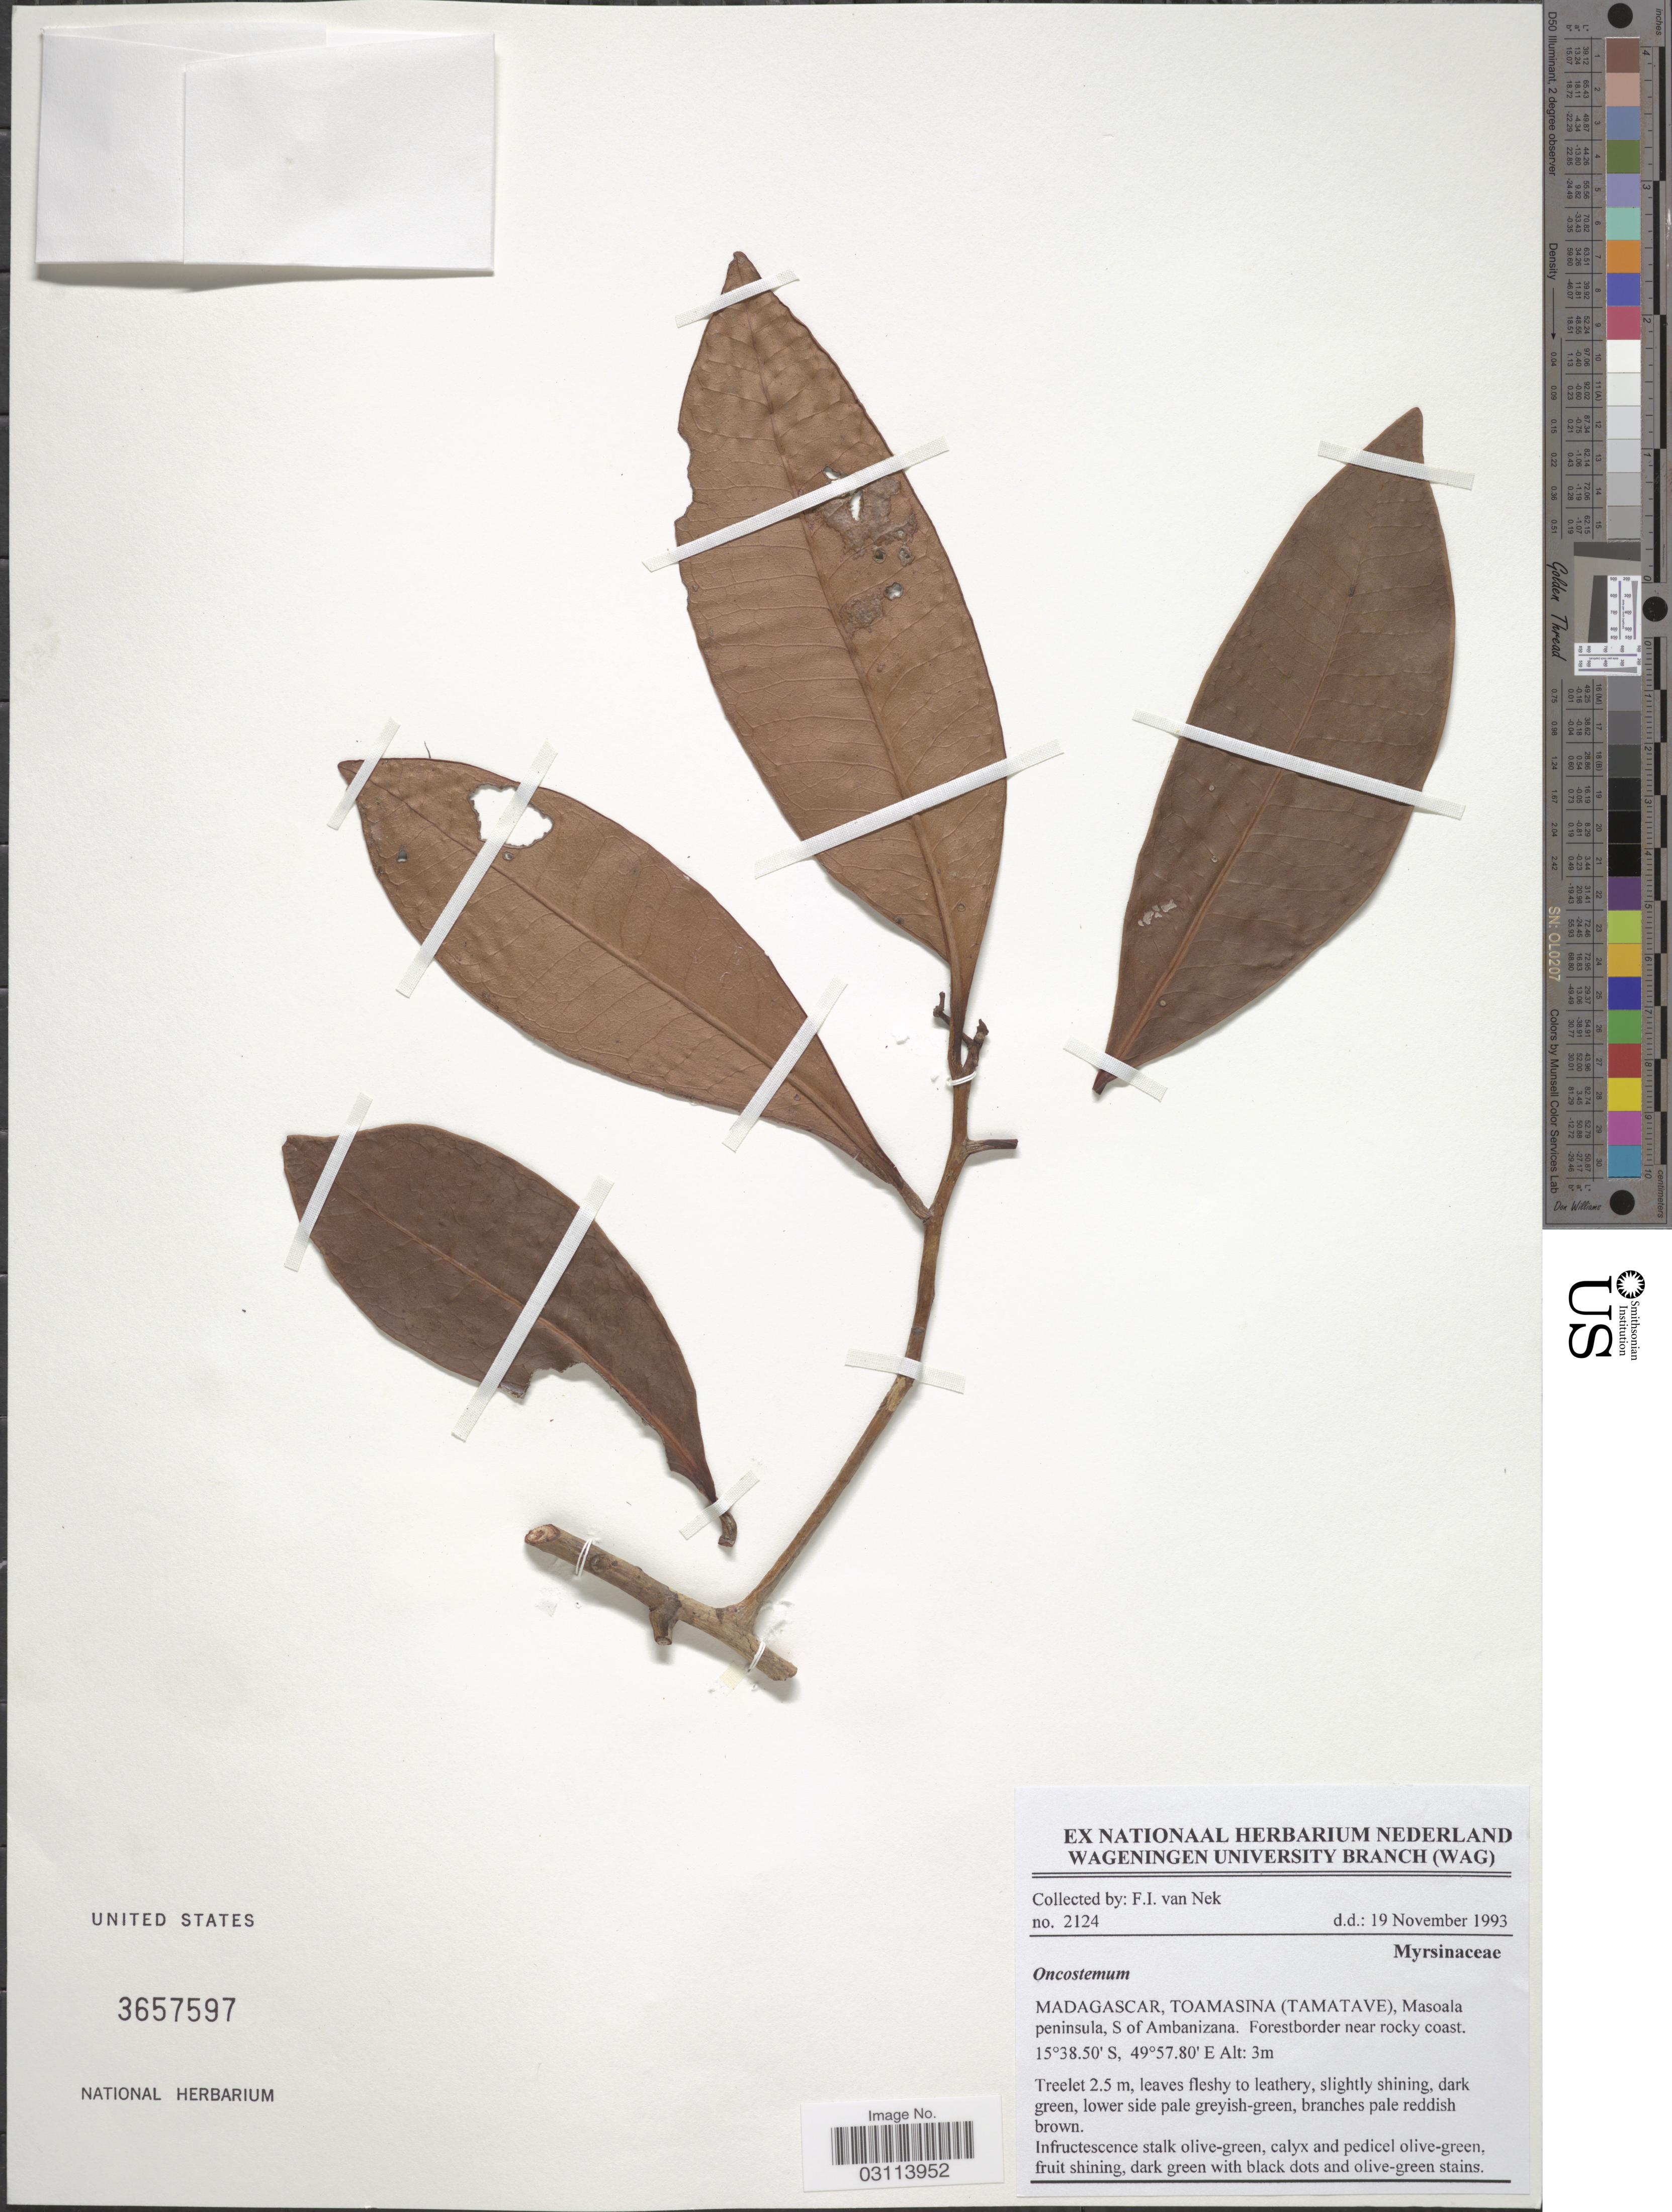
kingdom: Plantae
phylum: Tracheophyta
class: Magnoliopsida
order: Ericales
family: Primulaceae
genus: Oncostemon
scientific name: Oncostemon sp.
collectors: F. van Nek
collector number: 2124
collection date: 1993-11-19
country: Madagascar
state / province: Analanjirofo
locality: (Tamatave), Masoala peninsula, S of Ambanizana.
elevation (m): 3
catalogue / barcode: US 3657597